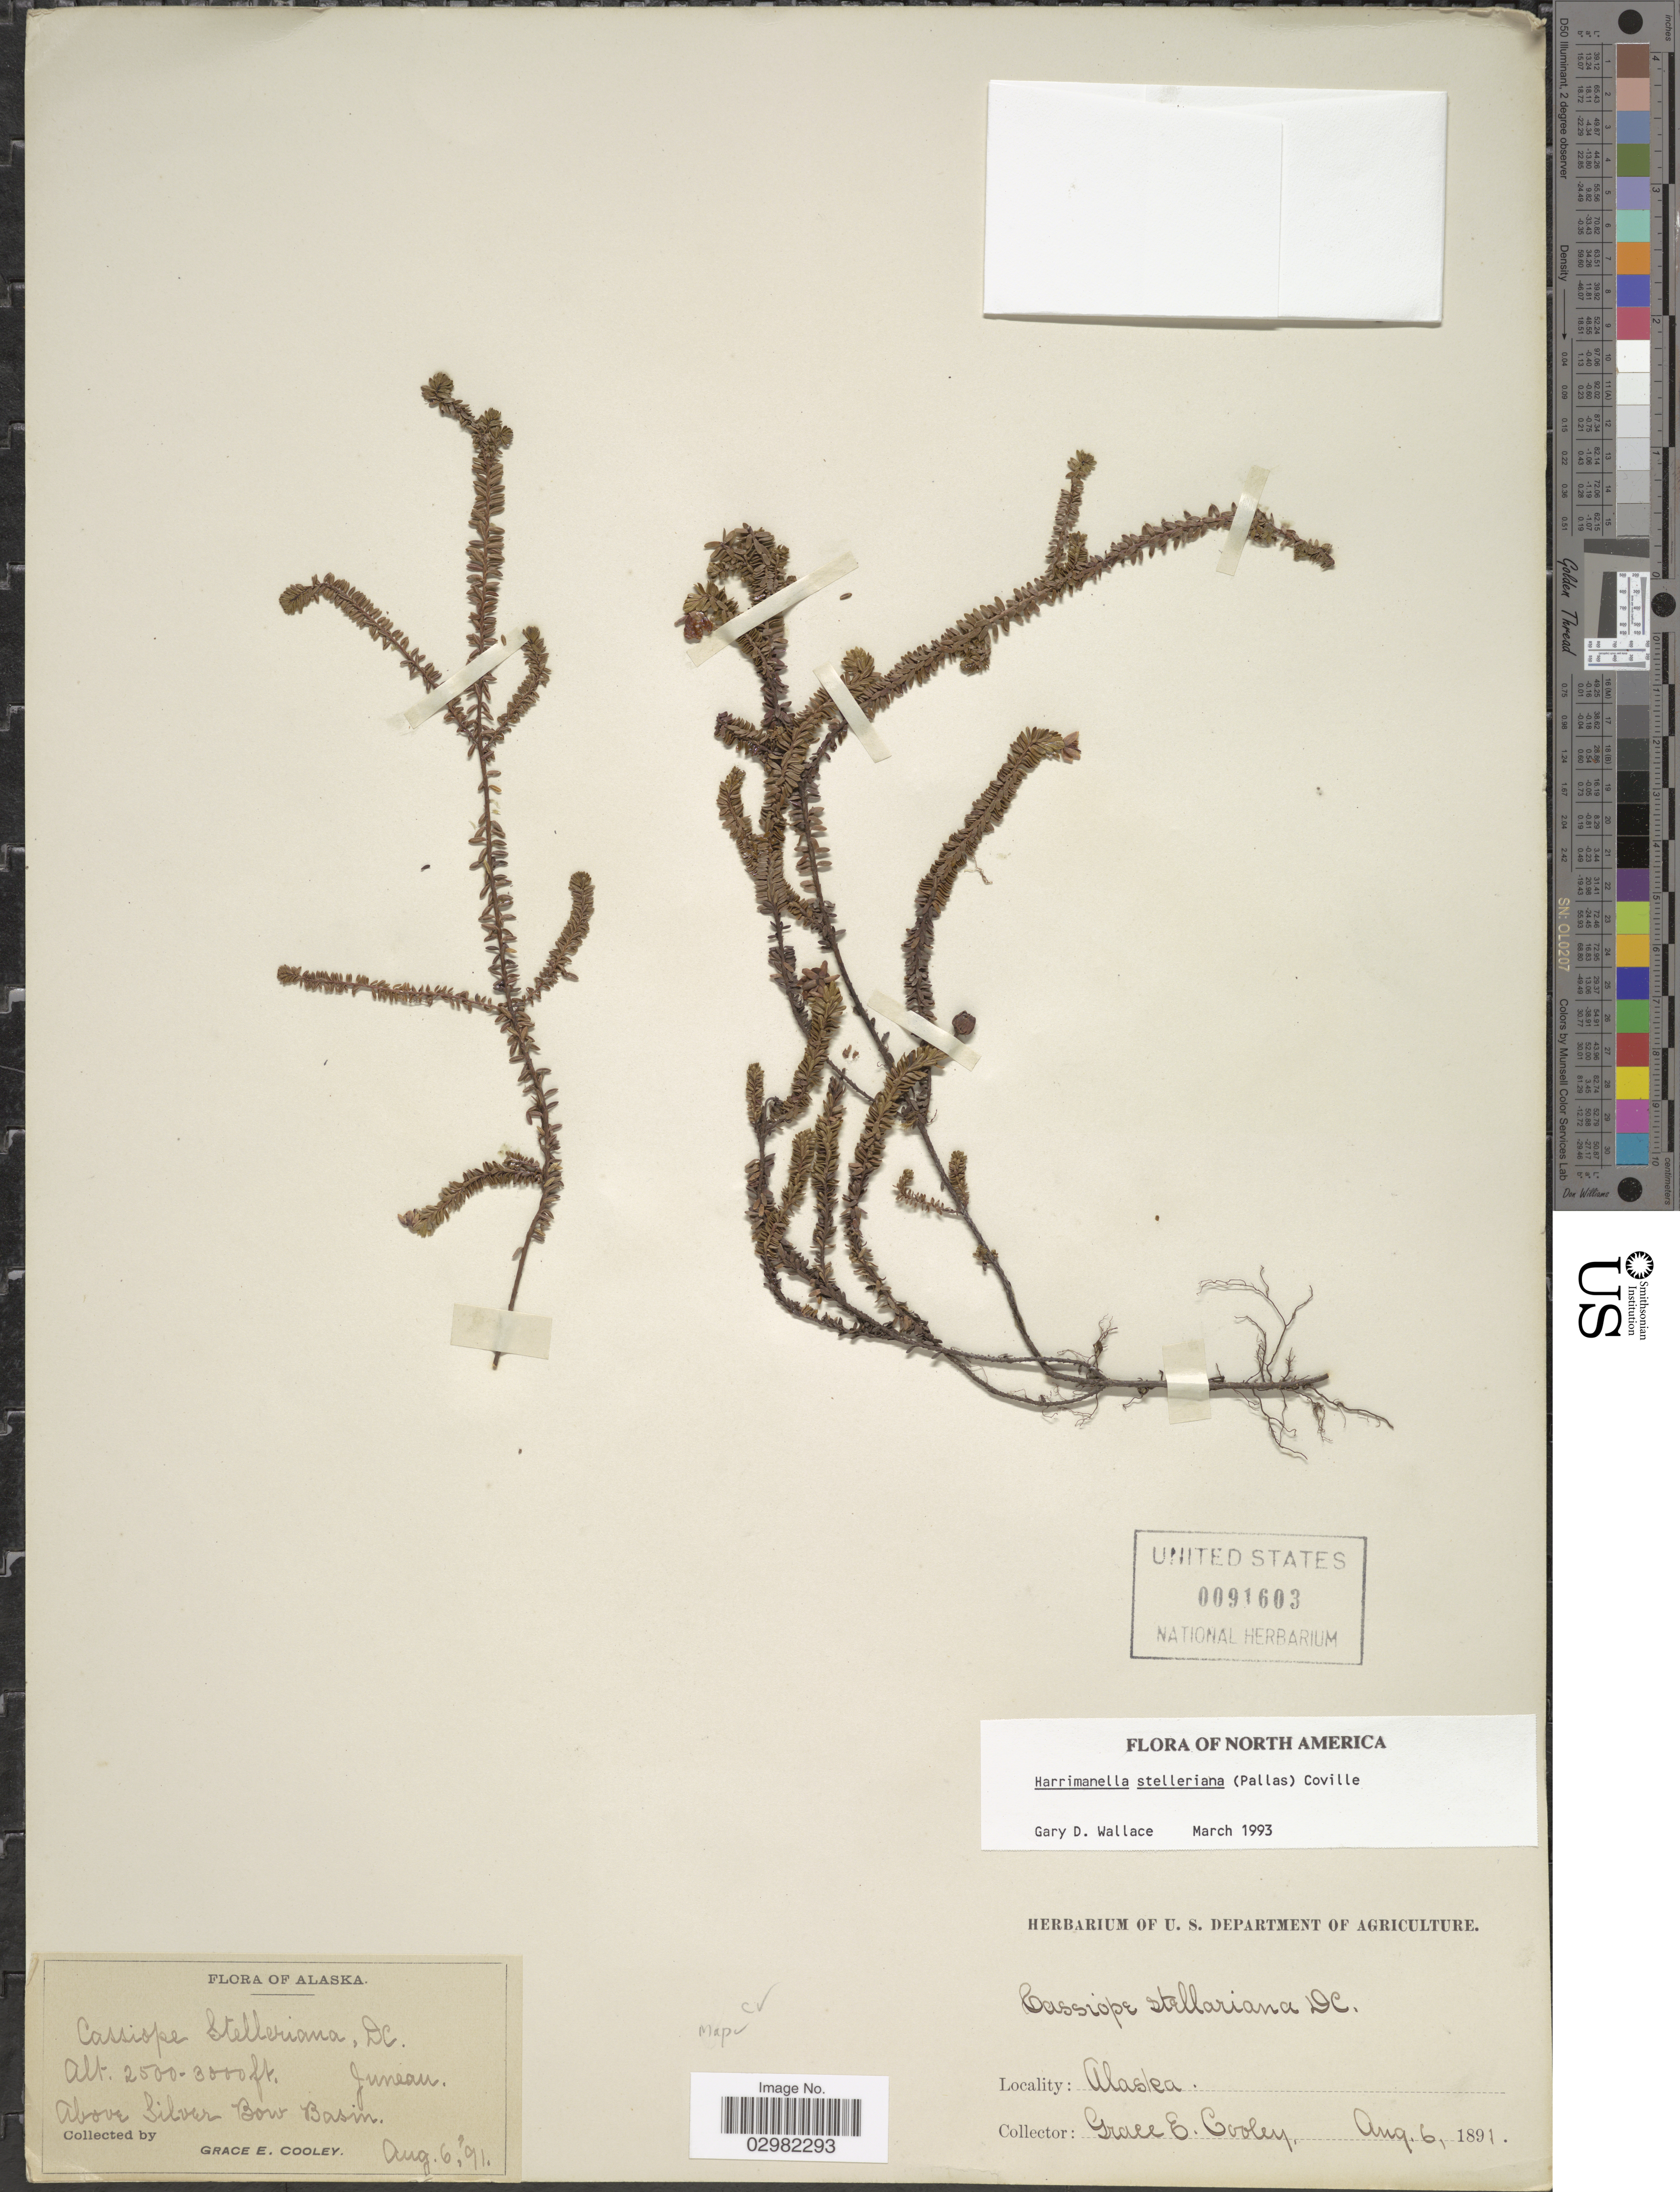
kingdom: Plantae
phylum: Tracheophyta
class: Magnoliopsida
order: Ericales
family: Ericaceae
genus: Harrimanella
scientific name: Harrimanella stelleriana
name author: (Pall.) Coville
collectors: G. E. Cooley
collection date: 1891-08-06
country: United States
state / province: Alaska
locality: Jeneau, above Silver Bow Basin.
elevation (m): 762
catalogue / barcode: US 91603